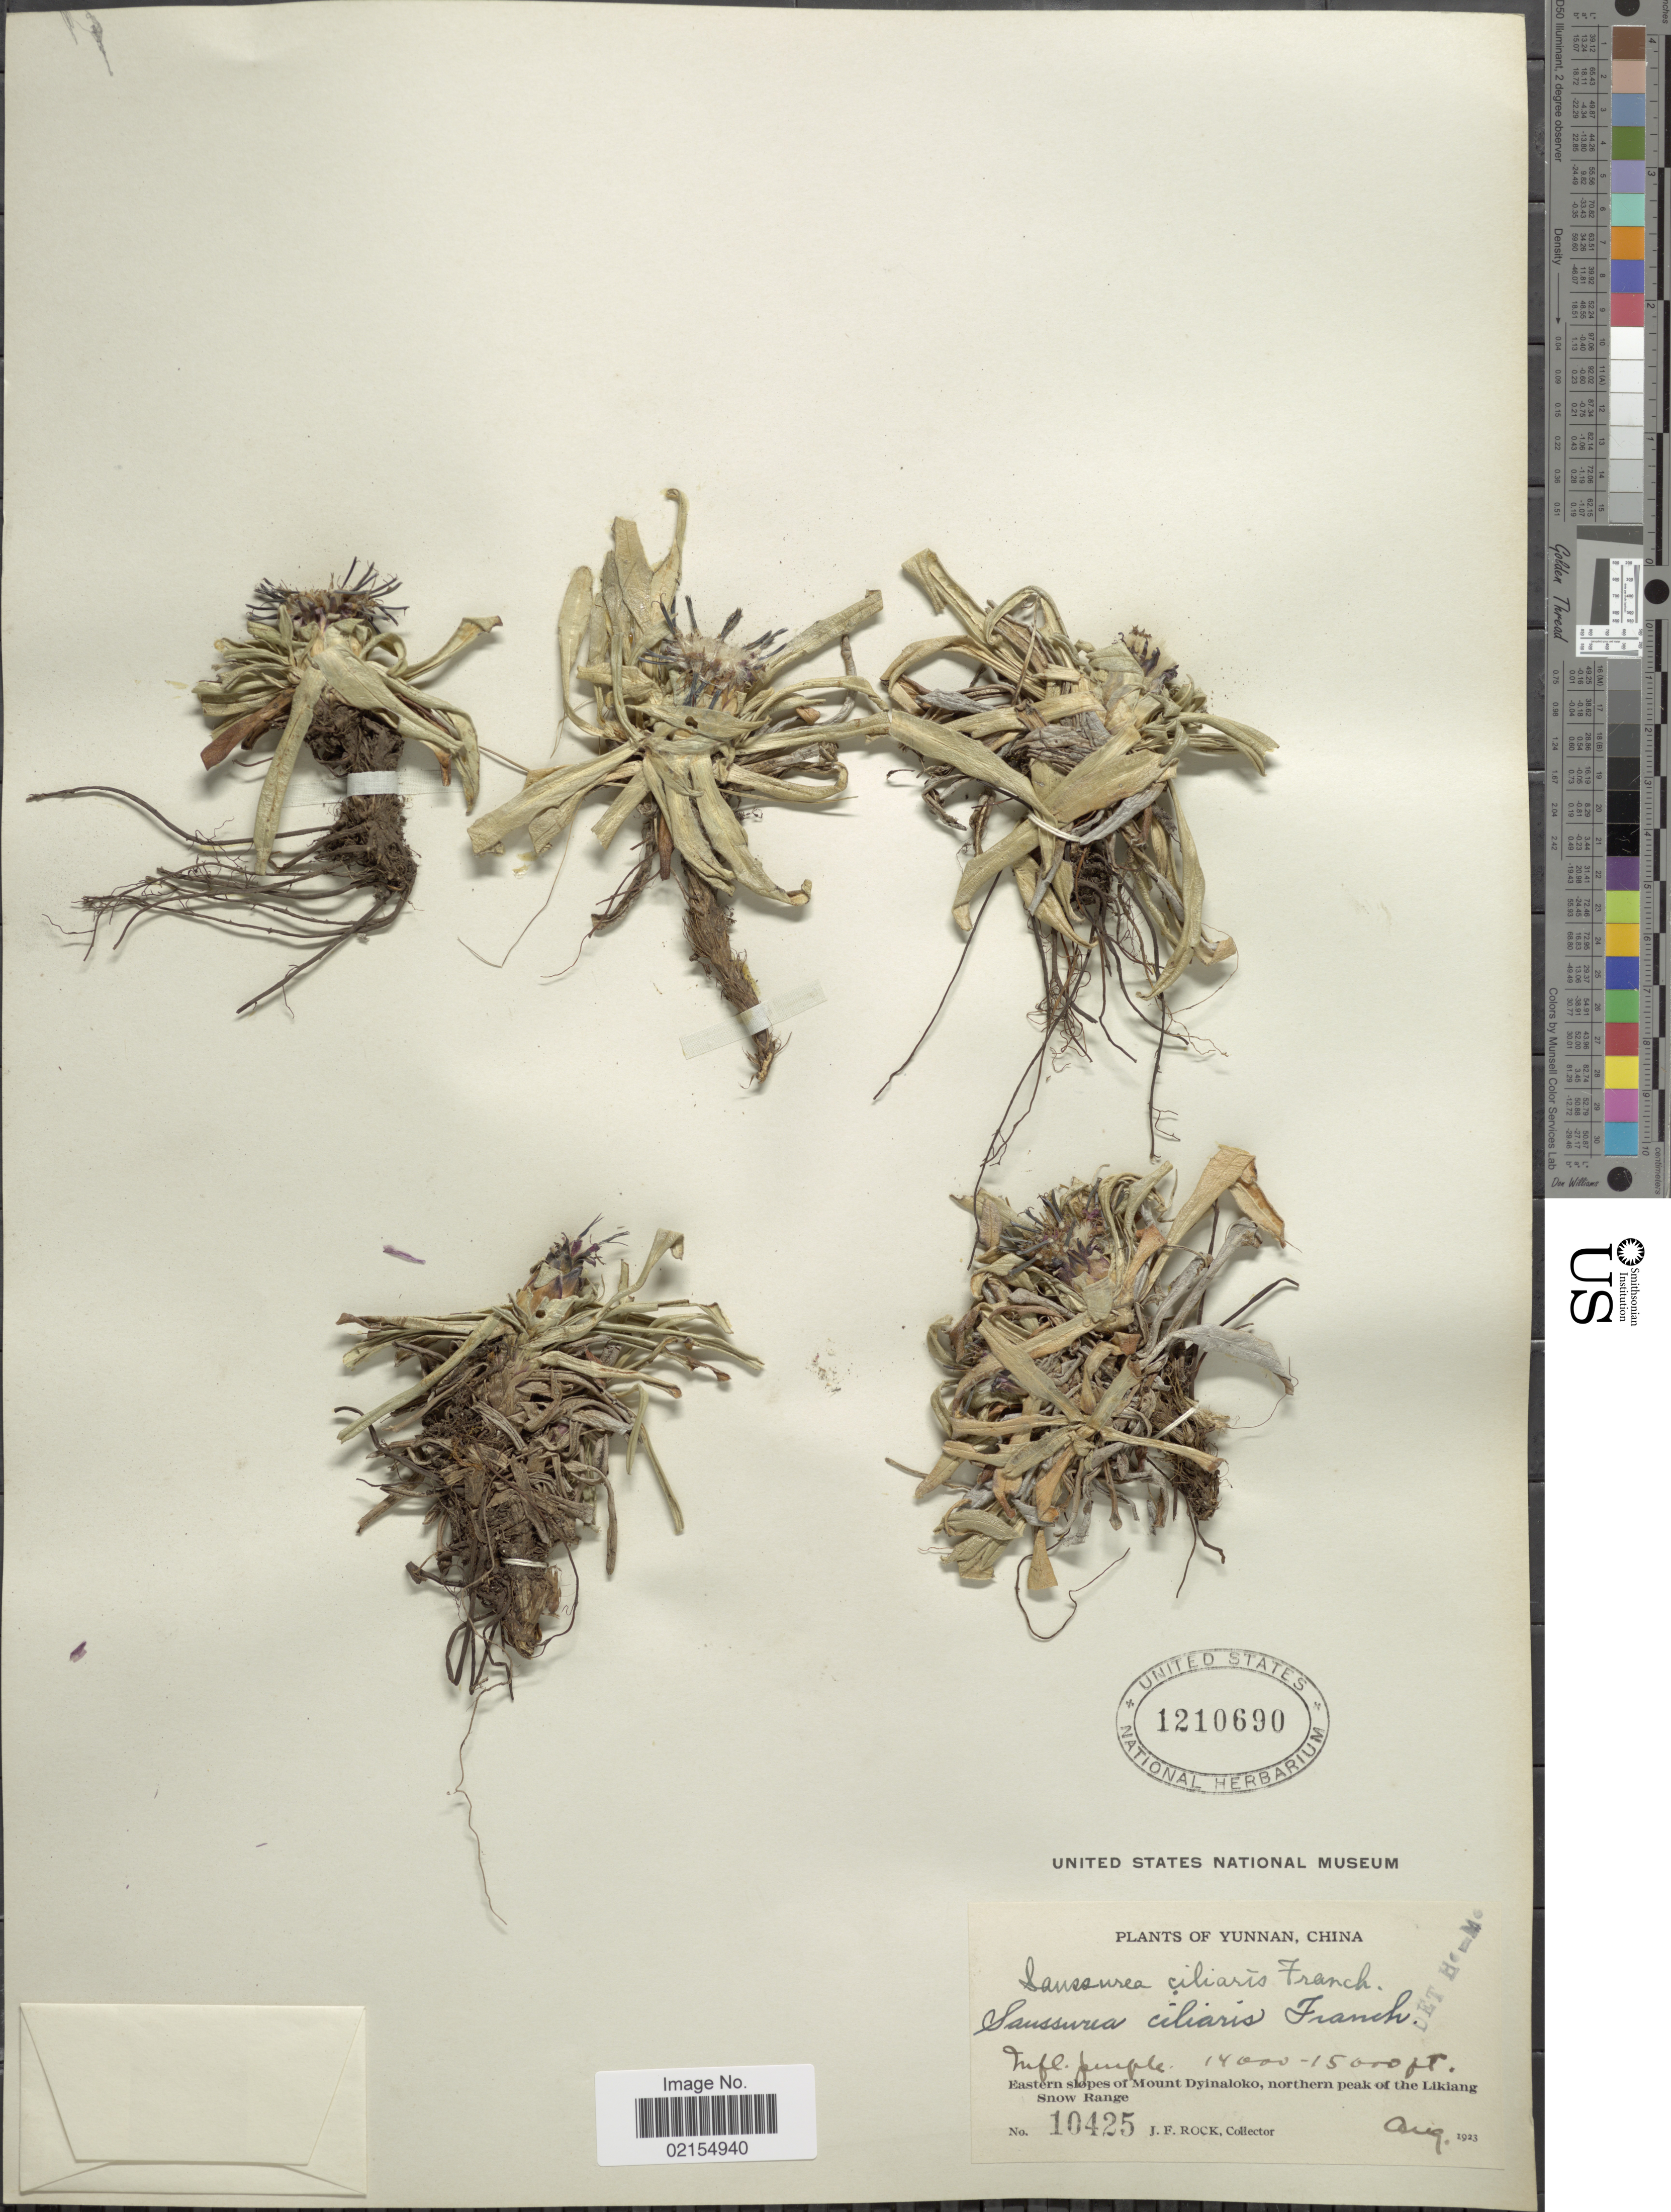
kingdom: Plantae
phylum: Tracheophyta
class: Magnoliopsida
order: Asterales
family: Asteraceae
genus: Saussurea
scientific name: Saussurea ciliaris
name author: Franch.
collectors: J. Rock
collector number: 10425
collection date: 1923-08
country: China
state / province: Yunnan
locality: Yunnan, China, Eastern slopes of Mount Dyinaloko, northern peak of the Likiang Snow Range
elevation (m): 4267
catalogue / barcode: US 1210690